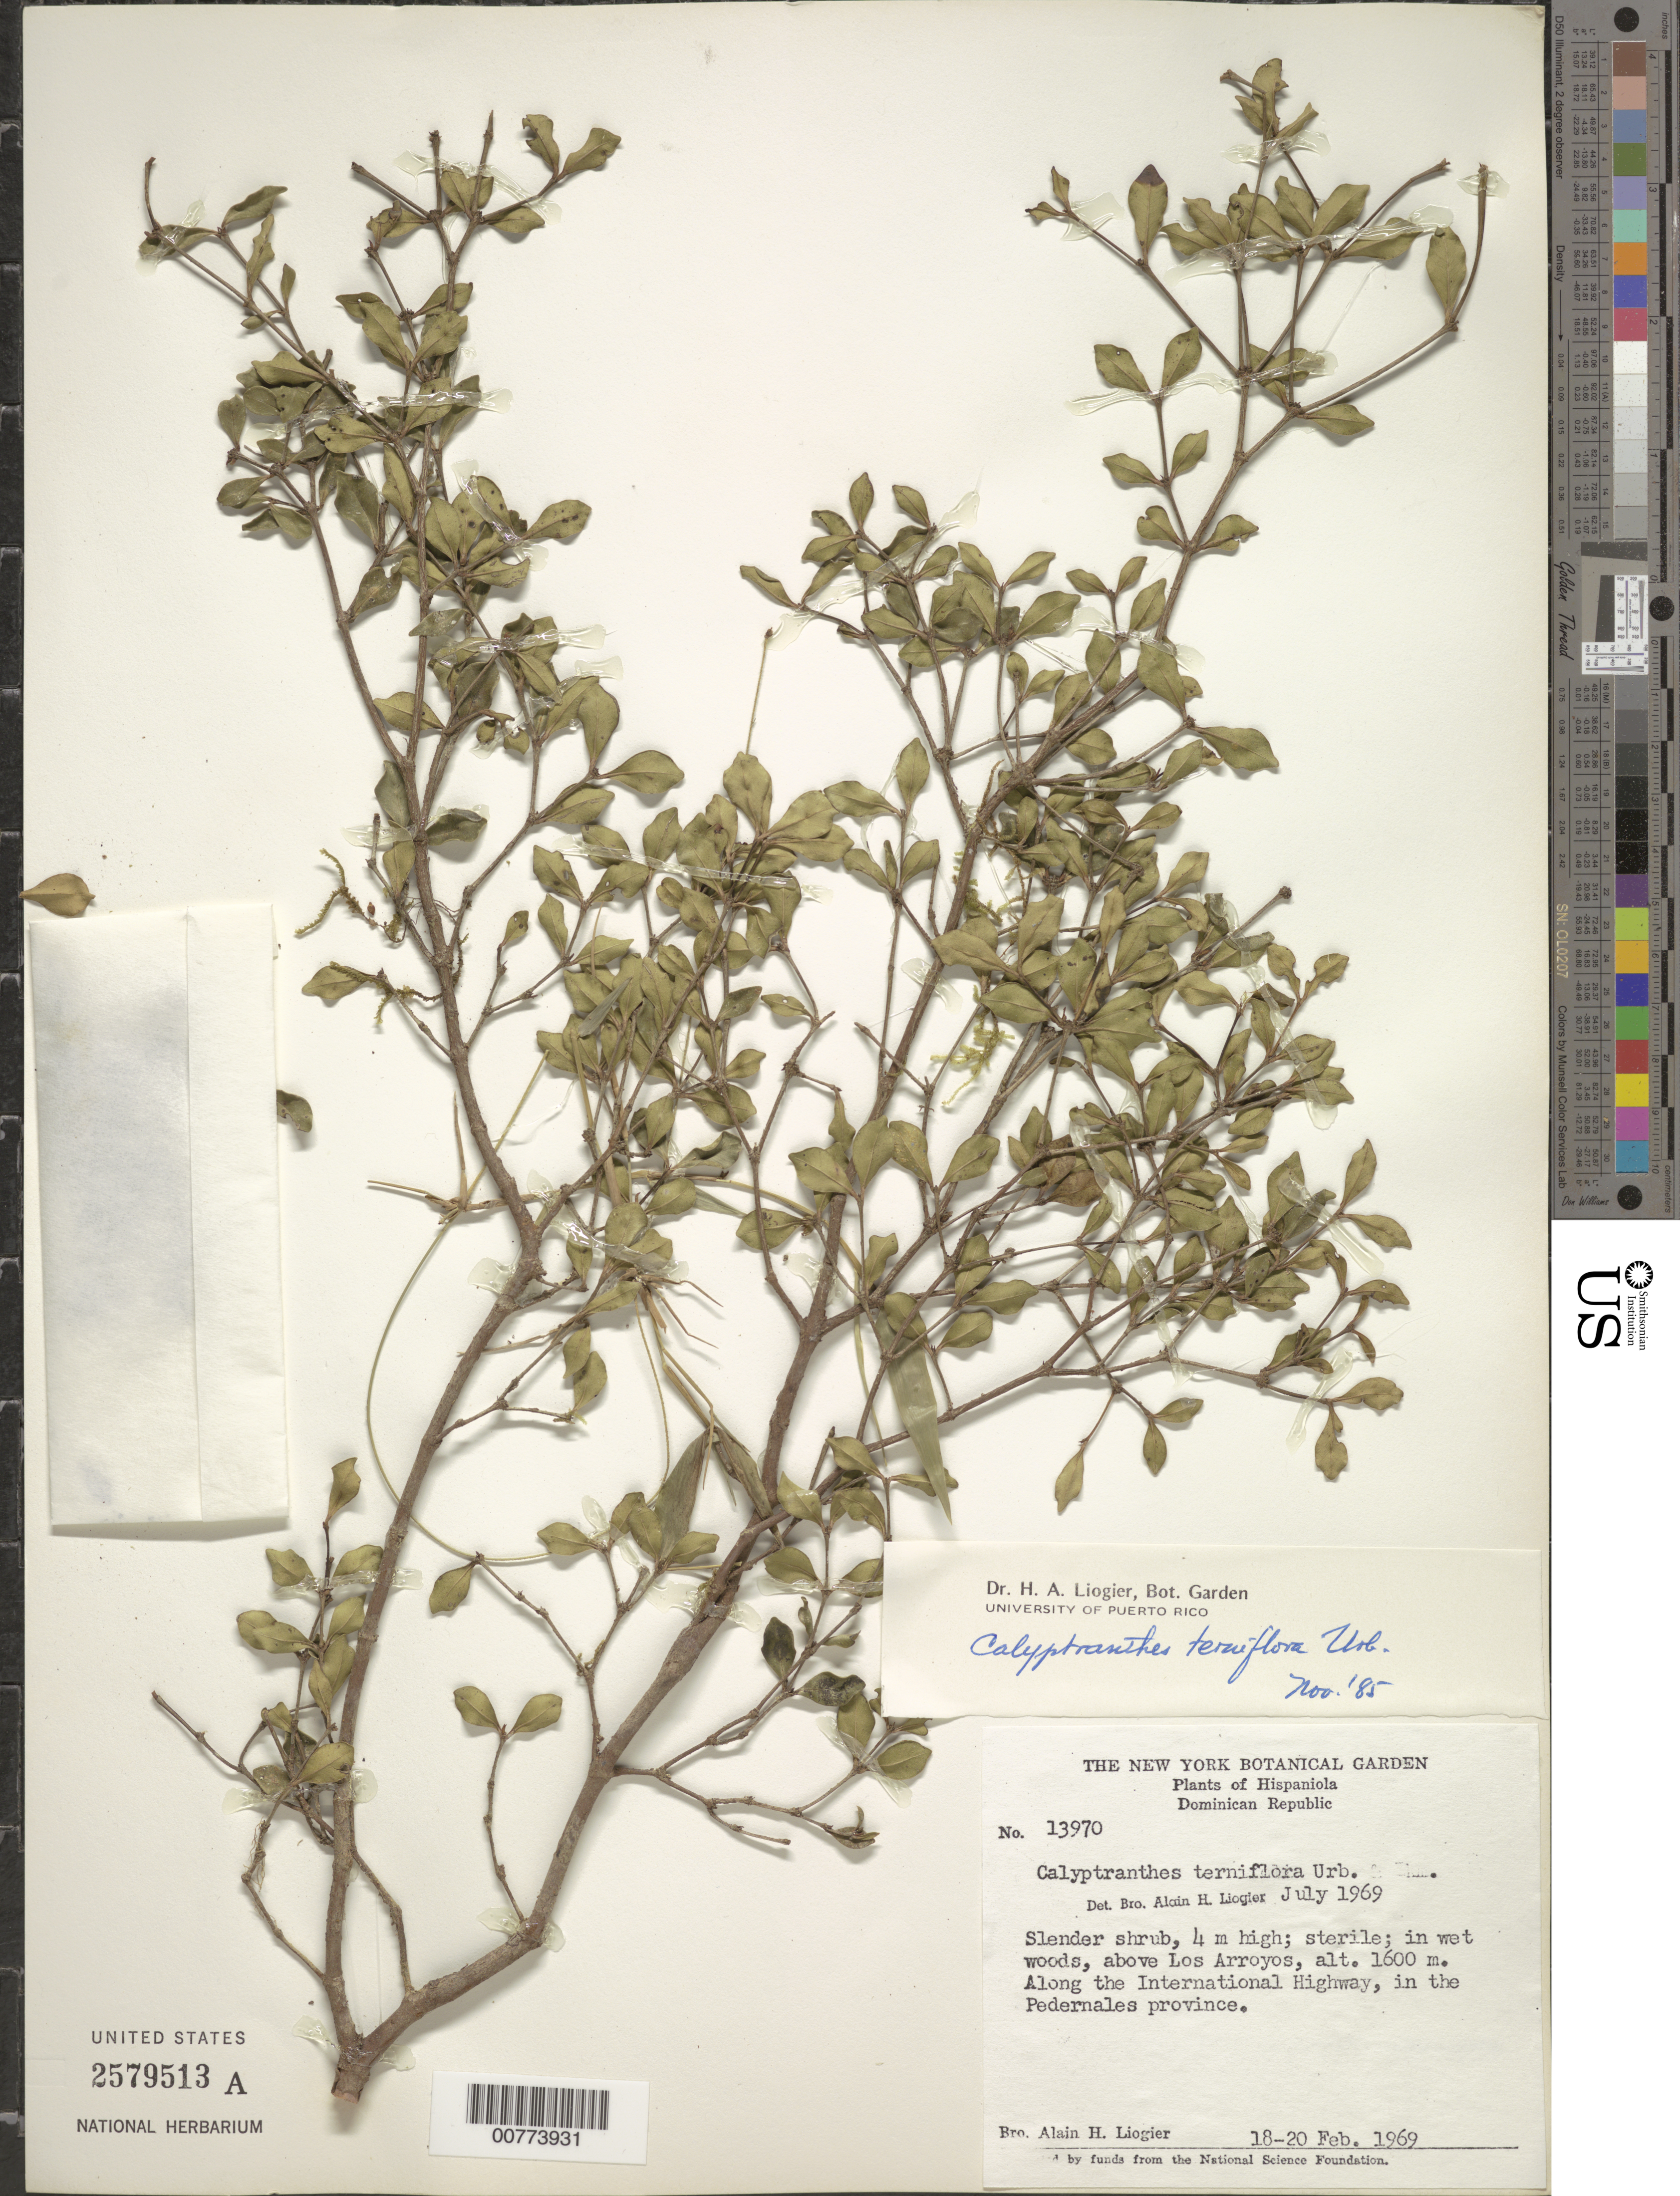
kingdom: Plantae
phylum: Tracheophyta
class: Magnoliopsida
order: Myrtales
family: Myrtaceae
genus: Myrcia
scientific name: Myrcia terniflora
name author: (Urb. & Ekman) K. Campbell & Peguero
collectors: A. H. Liogier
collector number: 13970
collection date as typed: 18 Feb 1969 to 20 Feb 1969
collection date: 1969-02-18/1969-02-20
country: Dominican Republic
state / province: Pedernales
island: Hispaniola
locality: Along the International Highway, above Los Arroyos.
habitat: Wet woods.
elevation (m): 1600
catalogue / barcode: US 2579513A